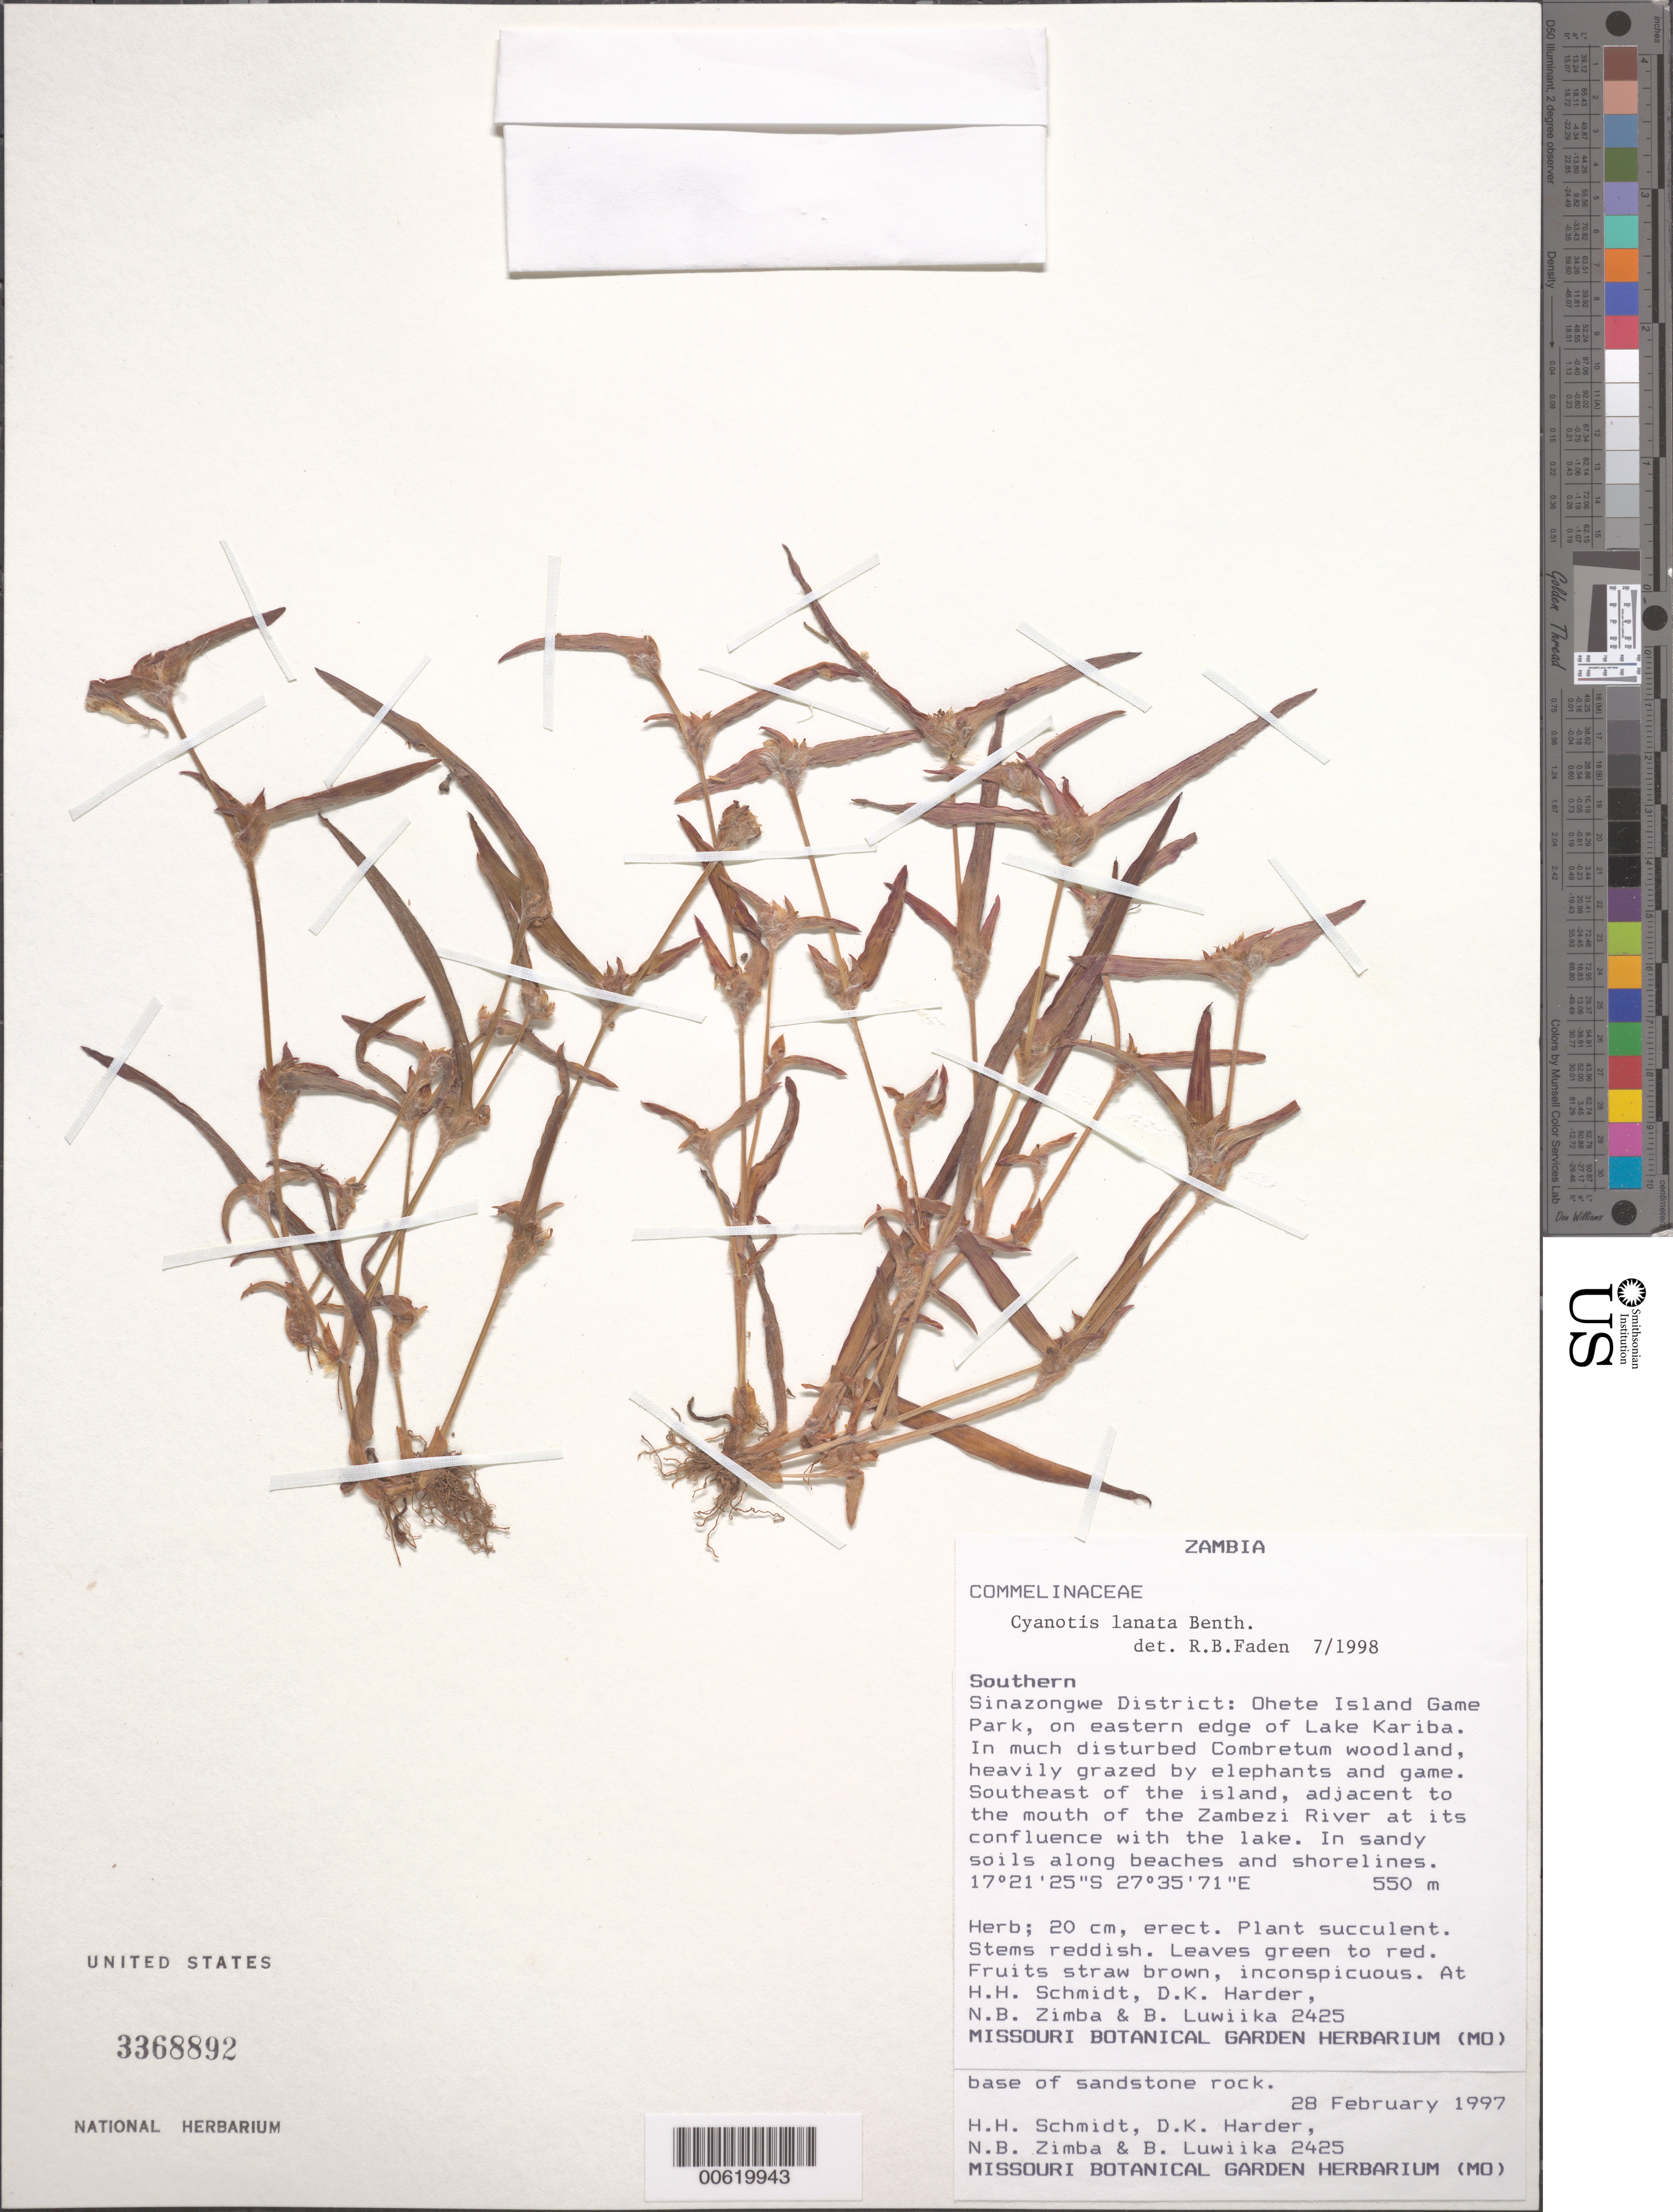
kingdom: Plantae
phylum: Tracheophyta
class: Liliopsida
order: Commelinales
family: Commelinaceae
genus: Cyanotis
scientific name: Cyanotis lanata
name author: Benth.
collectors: H. H. Schmidt, D. Harder, B. Luwiika & N. B. Zimba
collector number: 2425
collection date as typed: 28 Feb 1997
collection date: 1997-02-28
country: Zambia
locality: Sinazongwe dist., ohete island game park, edge of lake kariba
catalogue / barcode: US 3368892